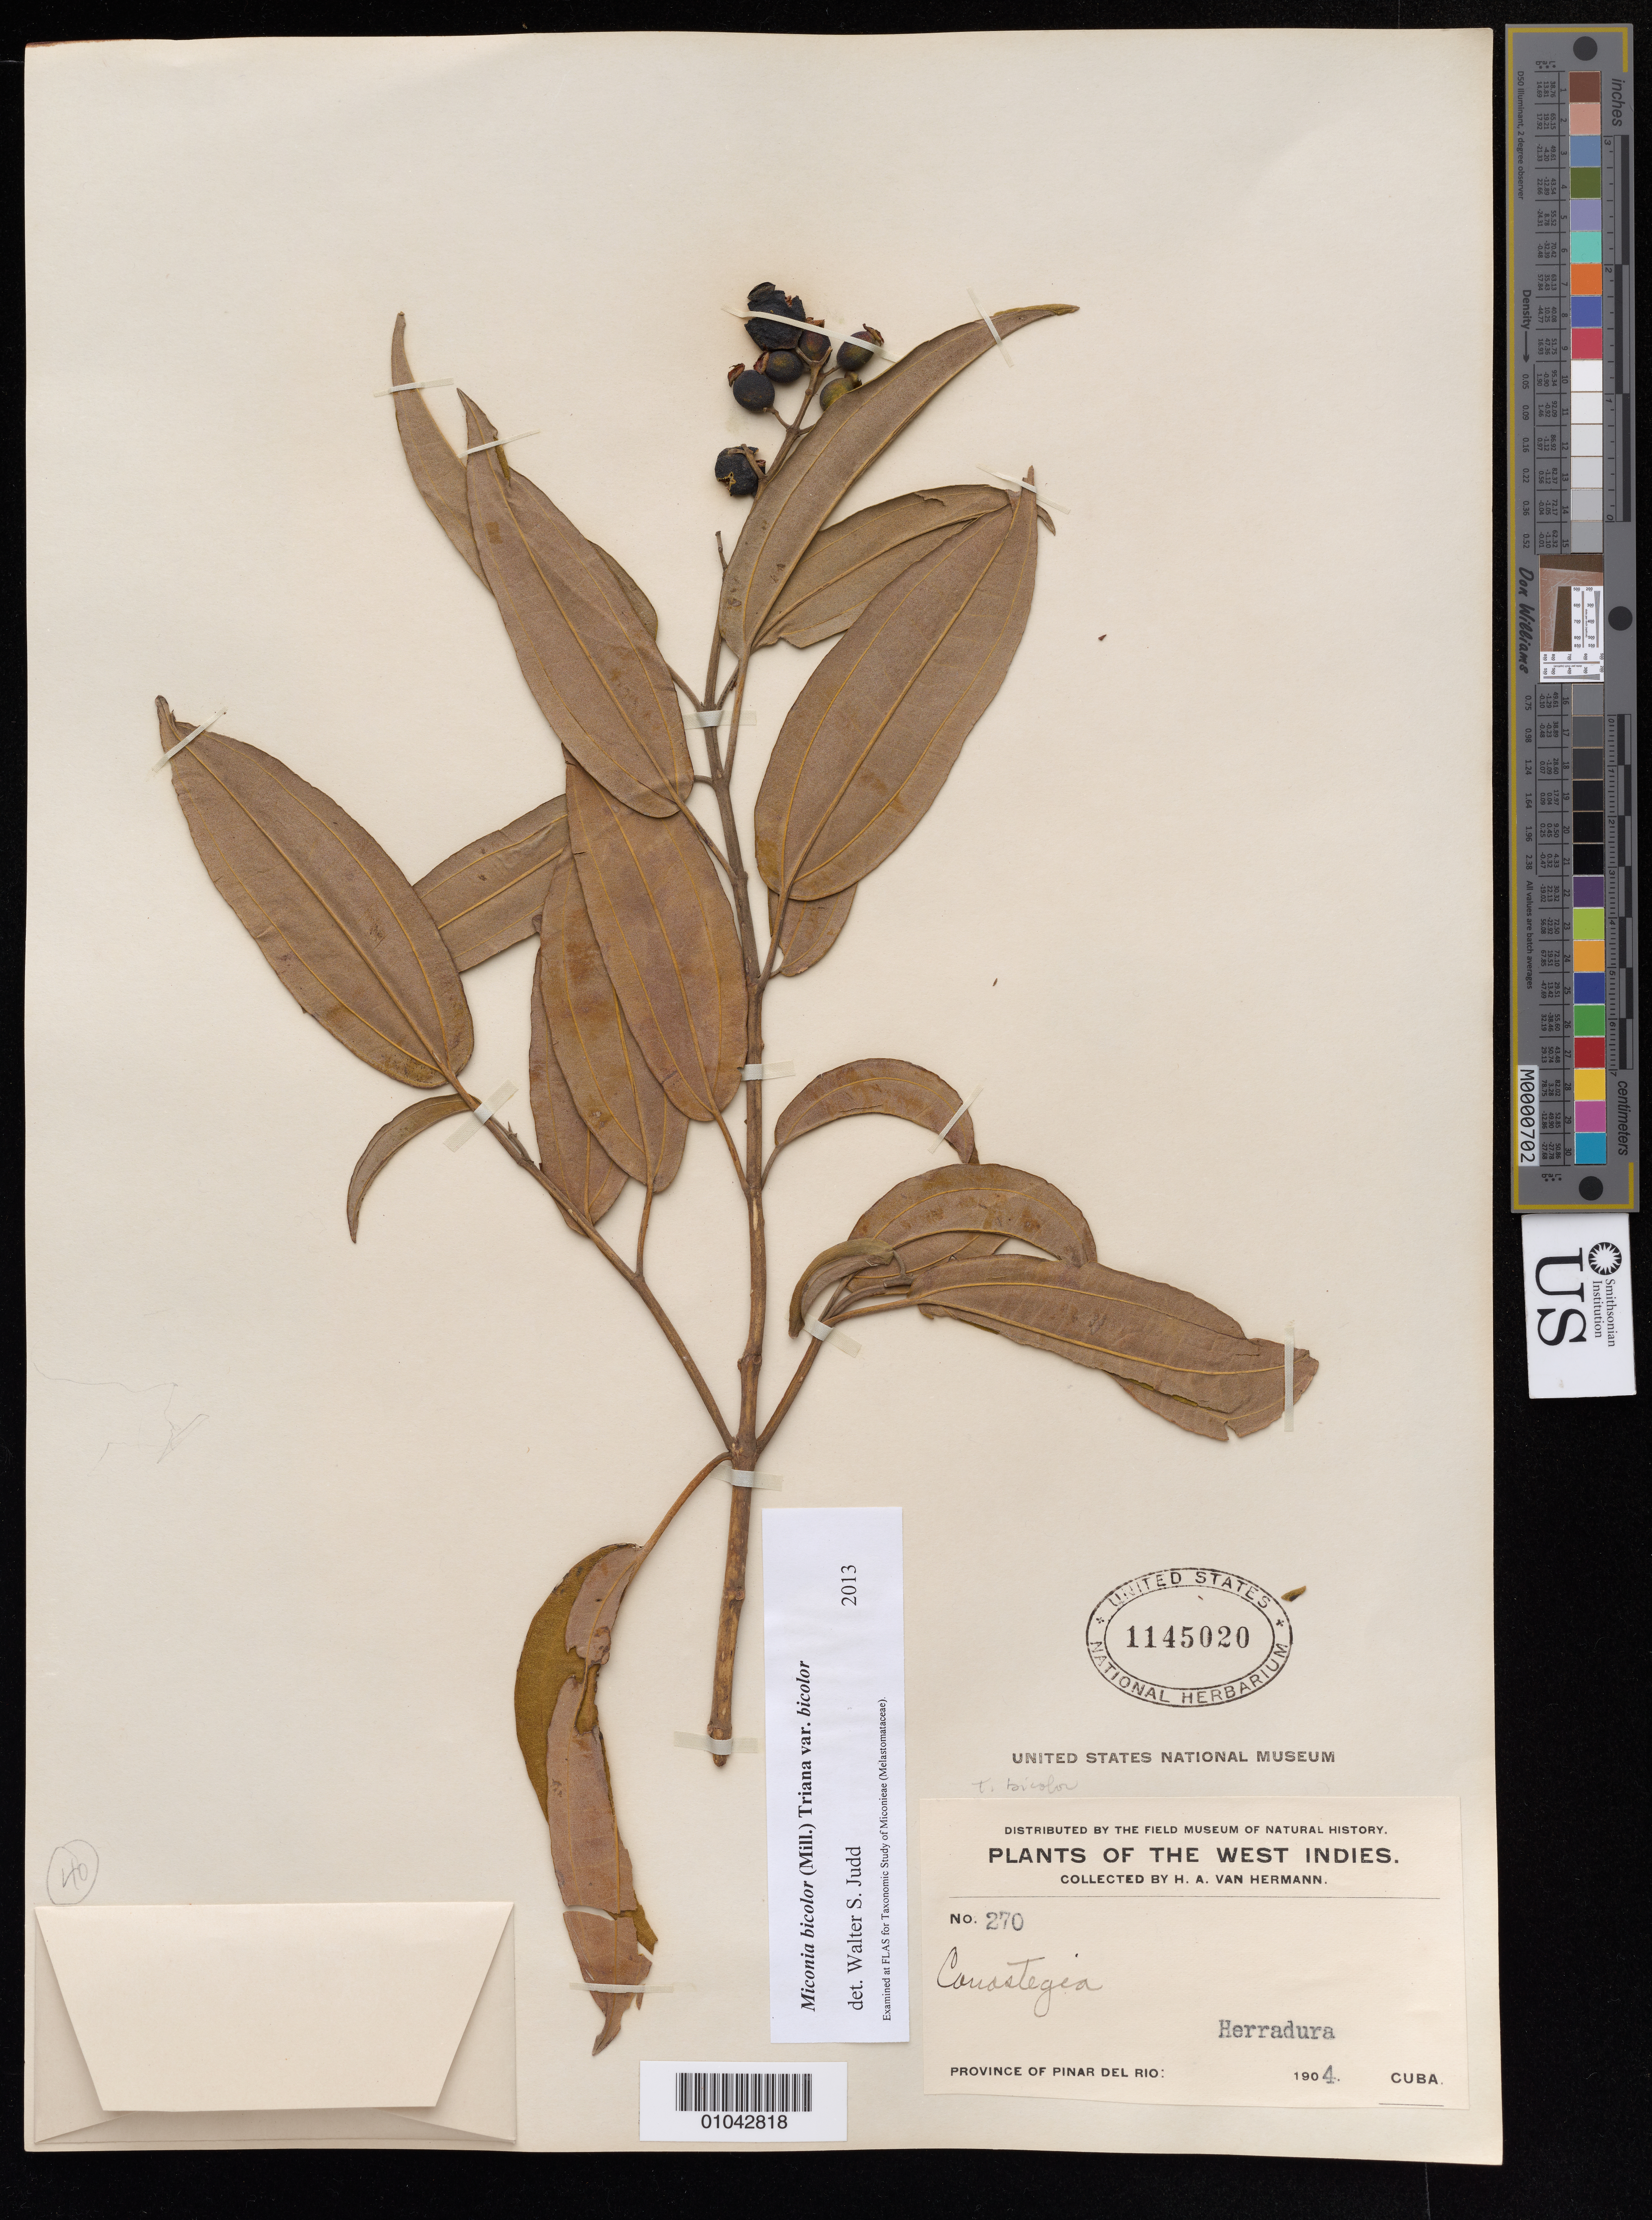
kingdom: Plantae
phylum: Tracheophyta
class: Magnoliopsida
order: Myrtales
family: Melastomataceae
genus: Miconia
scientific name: Miconia bicolor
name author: (Mill.) Triana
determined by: Judd, Walter S.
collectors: H. A. Van Hermann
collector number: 270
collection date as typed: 1904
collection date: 1904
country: Cuba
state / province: Pinar del Rio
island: Cuba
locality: Pinar del Rio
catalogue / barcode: US 1145020